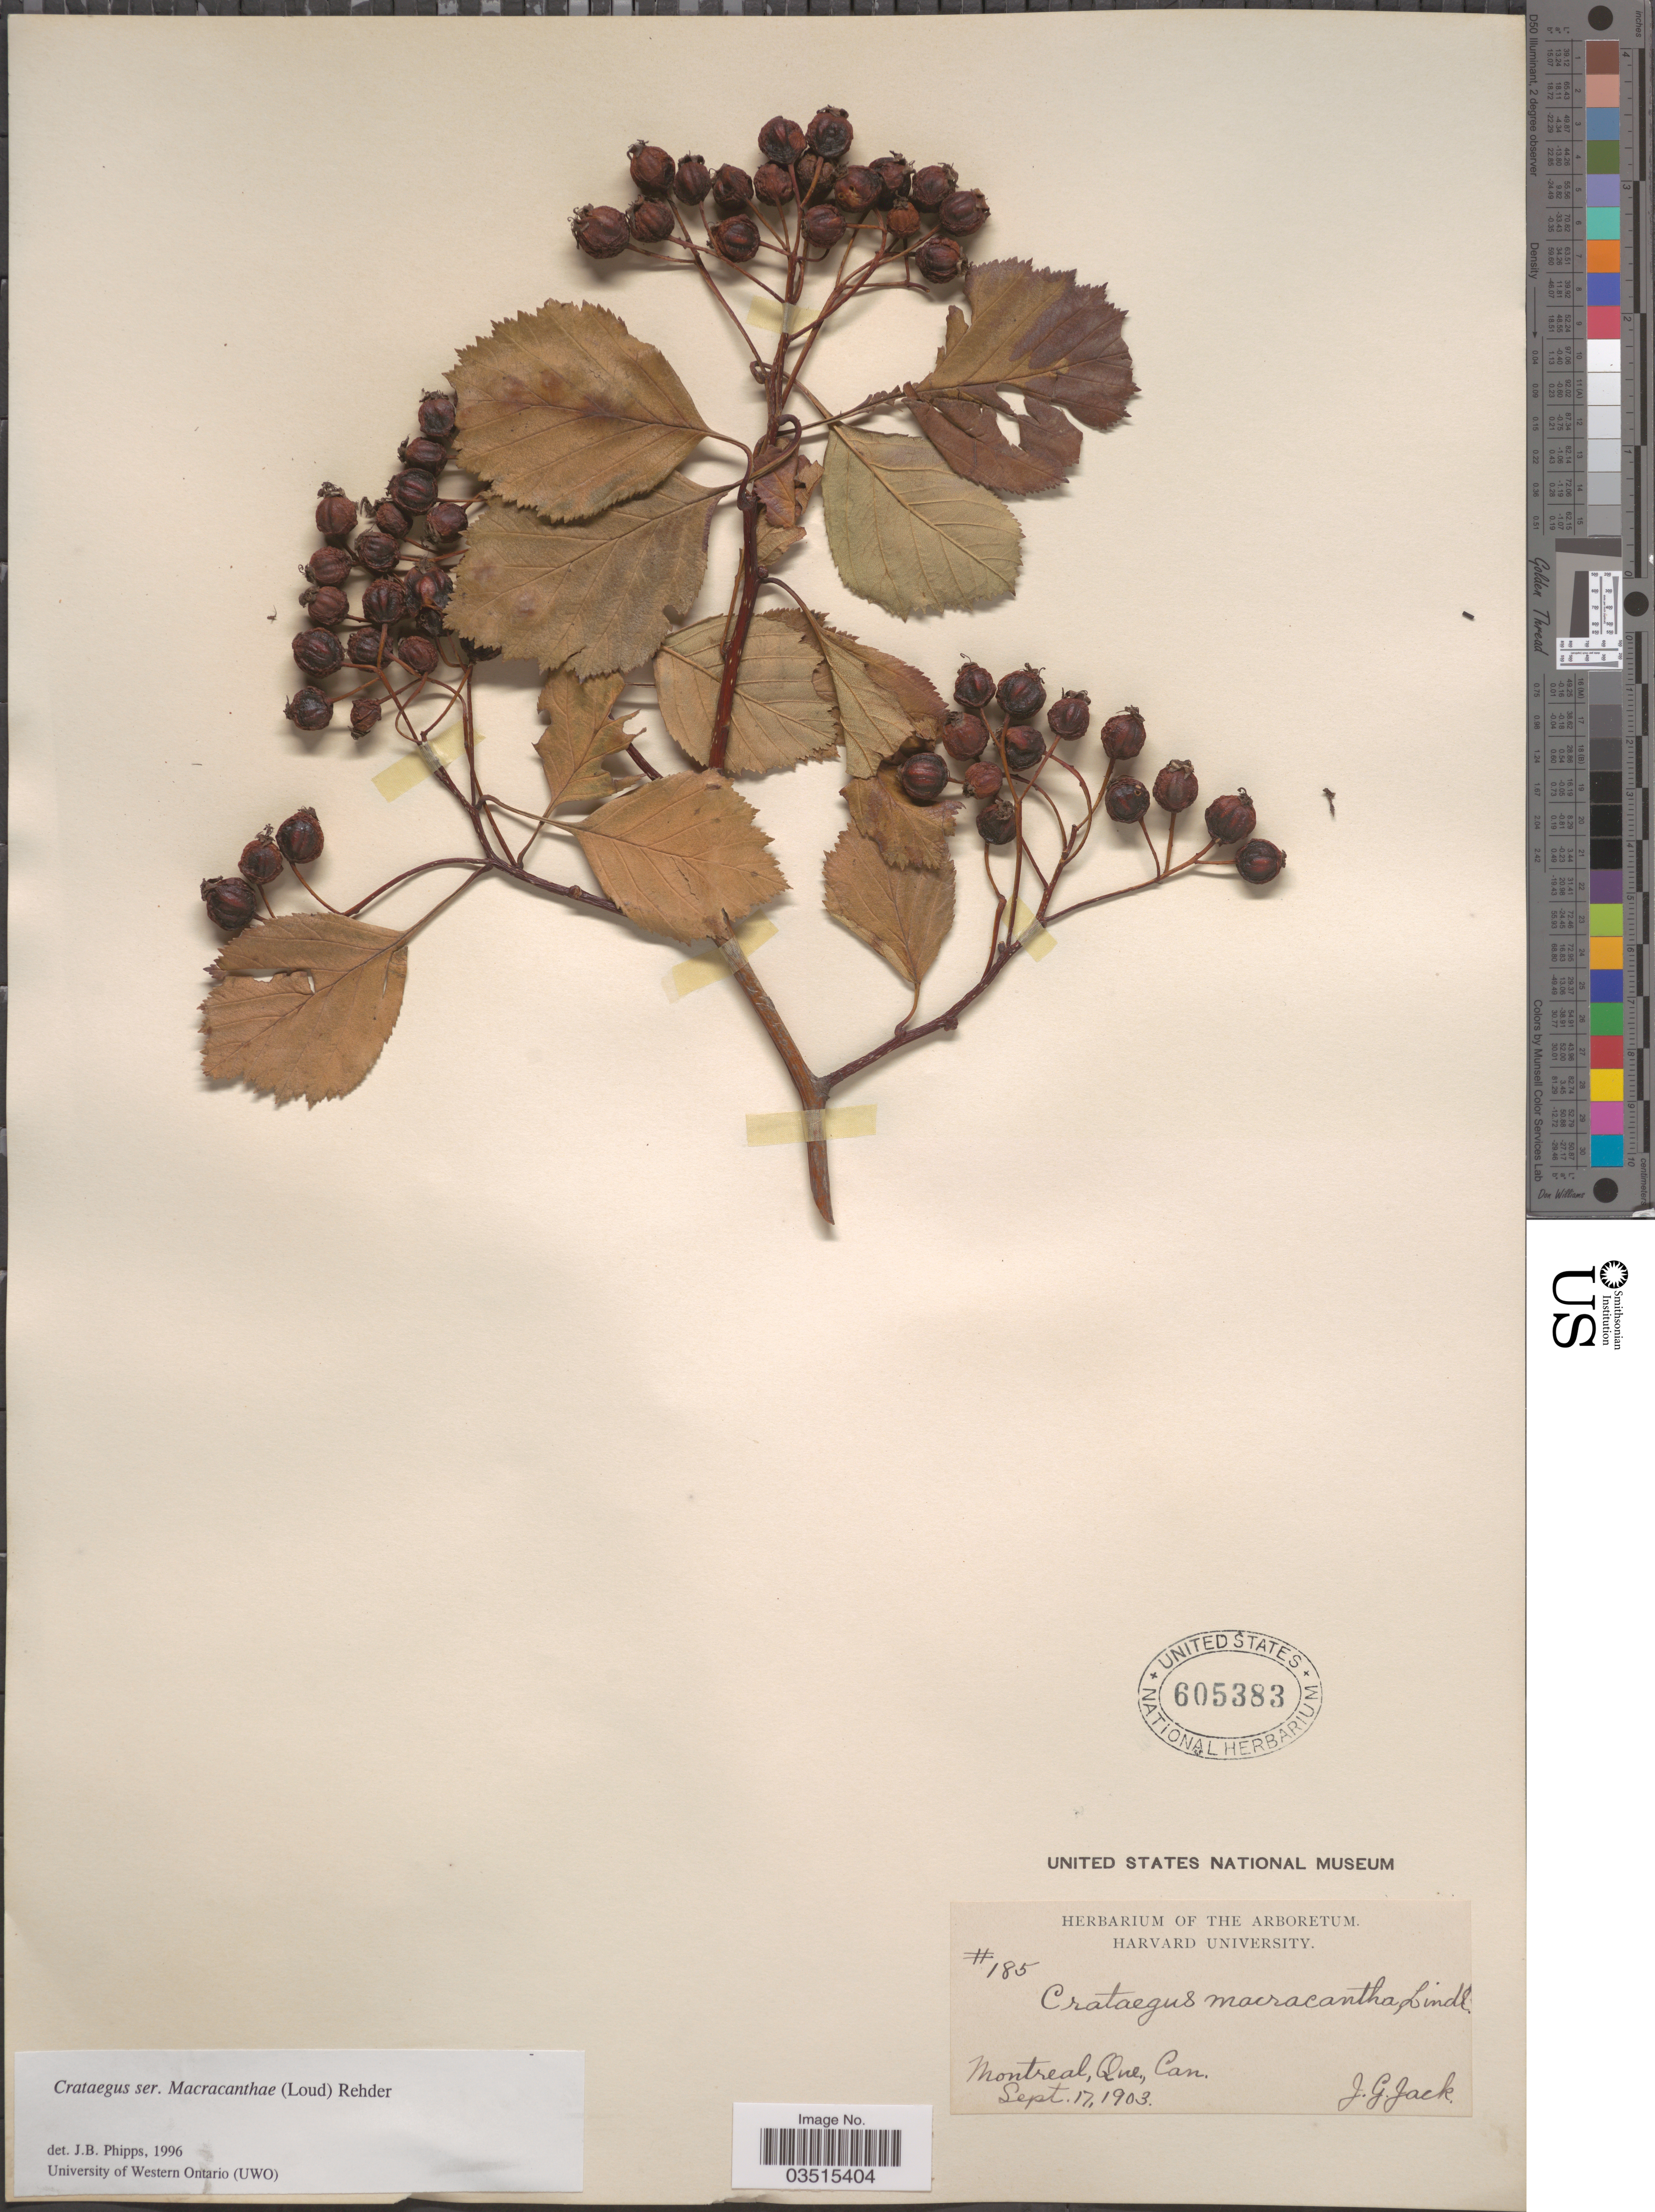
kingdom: Plantae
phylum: Tracheophyta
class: Magnoliopsida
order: Rosales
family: Rosaceae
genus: Crataegus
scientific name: Crataegus macracantha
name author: (Lindl.) Lodd. ex Loudon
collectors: J. G. Jack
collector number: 185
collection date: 1903-09-17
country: Canada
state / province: Quebec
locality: Montreal.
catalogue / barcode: US 605383